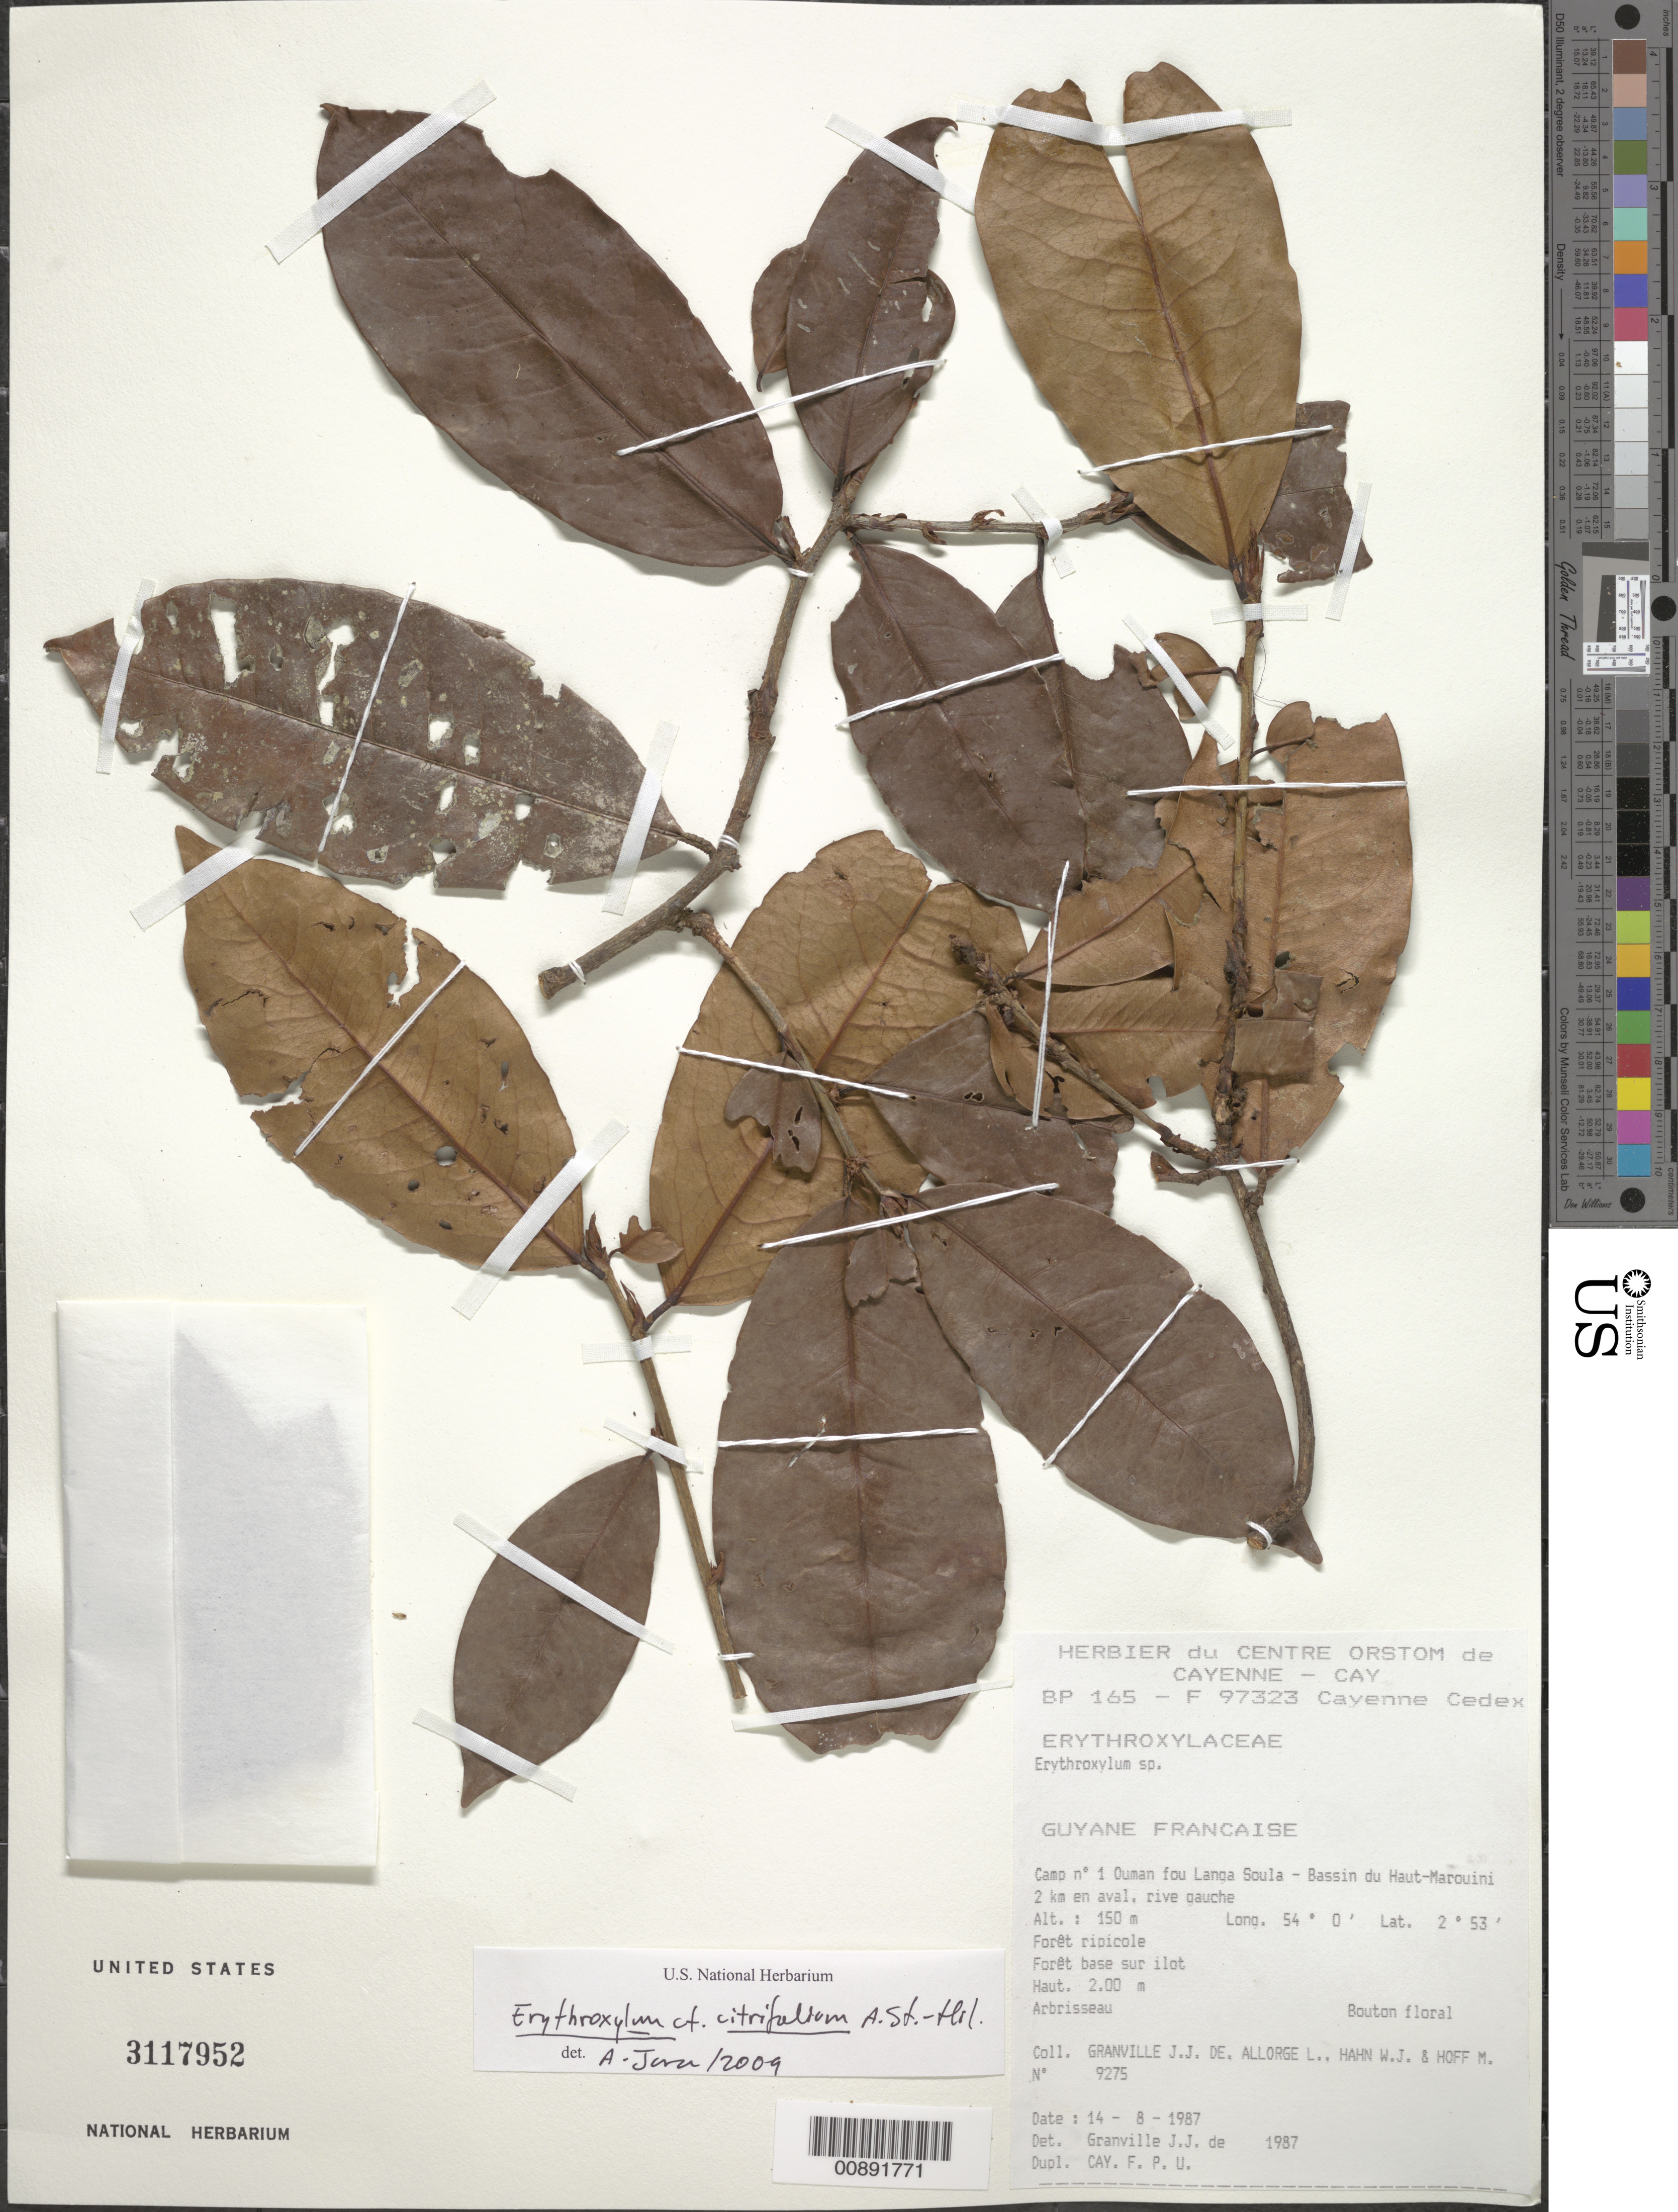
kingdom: Plantae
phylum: Tracheophyta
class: Magnoliopsida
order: Malpighiales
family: Erythroxylaceae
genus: Erythroxylum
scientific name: Erythroxylum citrifolium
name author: A. St.-Hil.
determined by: Java, A.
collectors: J.-J. de Granville, L. Allorge, W. J. Hahn & M. Hoff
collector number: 9275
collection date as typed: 14-Aug-87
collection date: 1987-08-14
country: French Guiana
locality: Camp #1, Ouman fou Langa Soula, Bassin du Haut-Marouini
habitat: Foret ripicole; foret base sur ilot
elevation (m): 150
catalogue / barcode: US 3117952